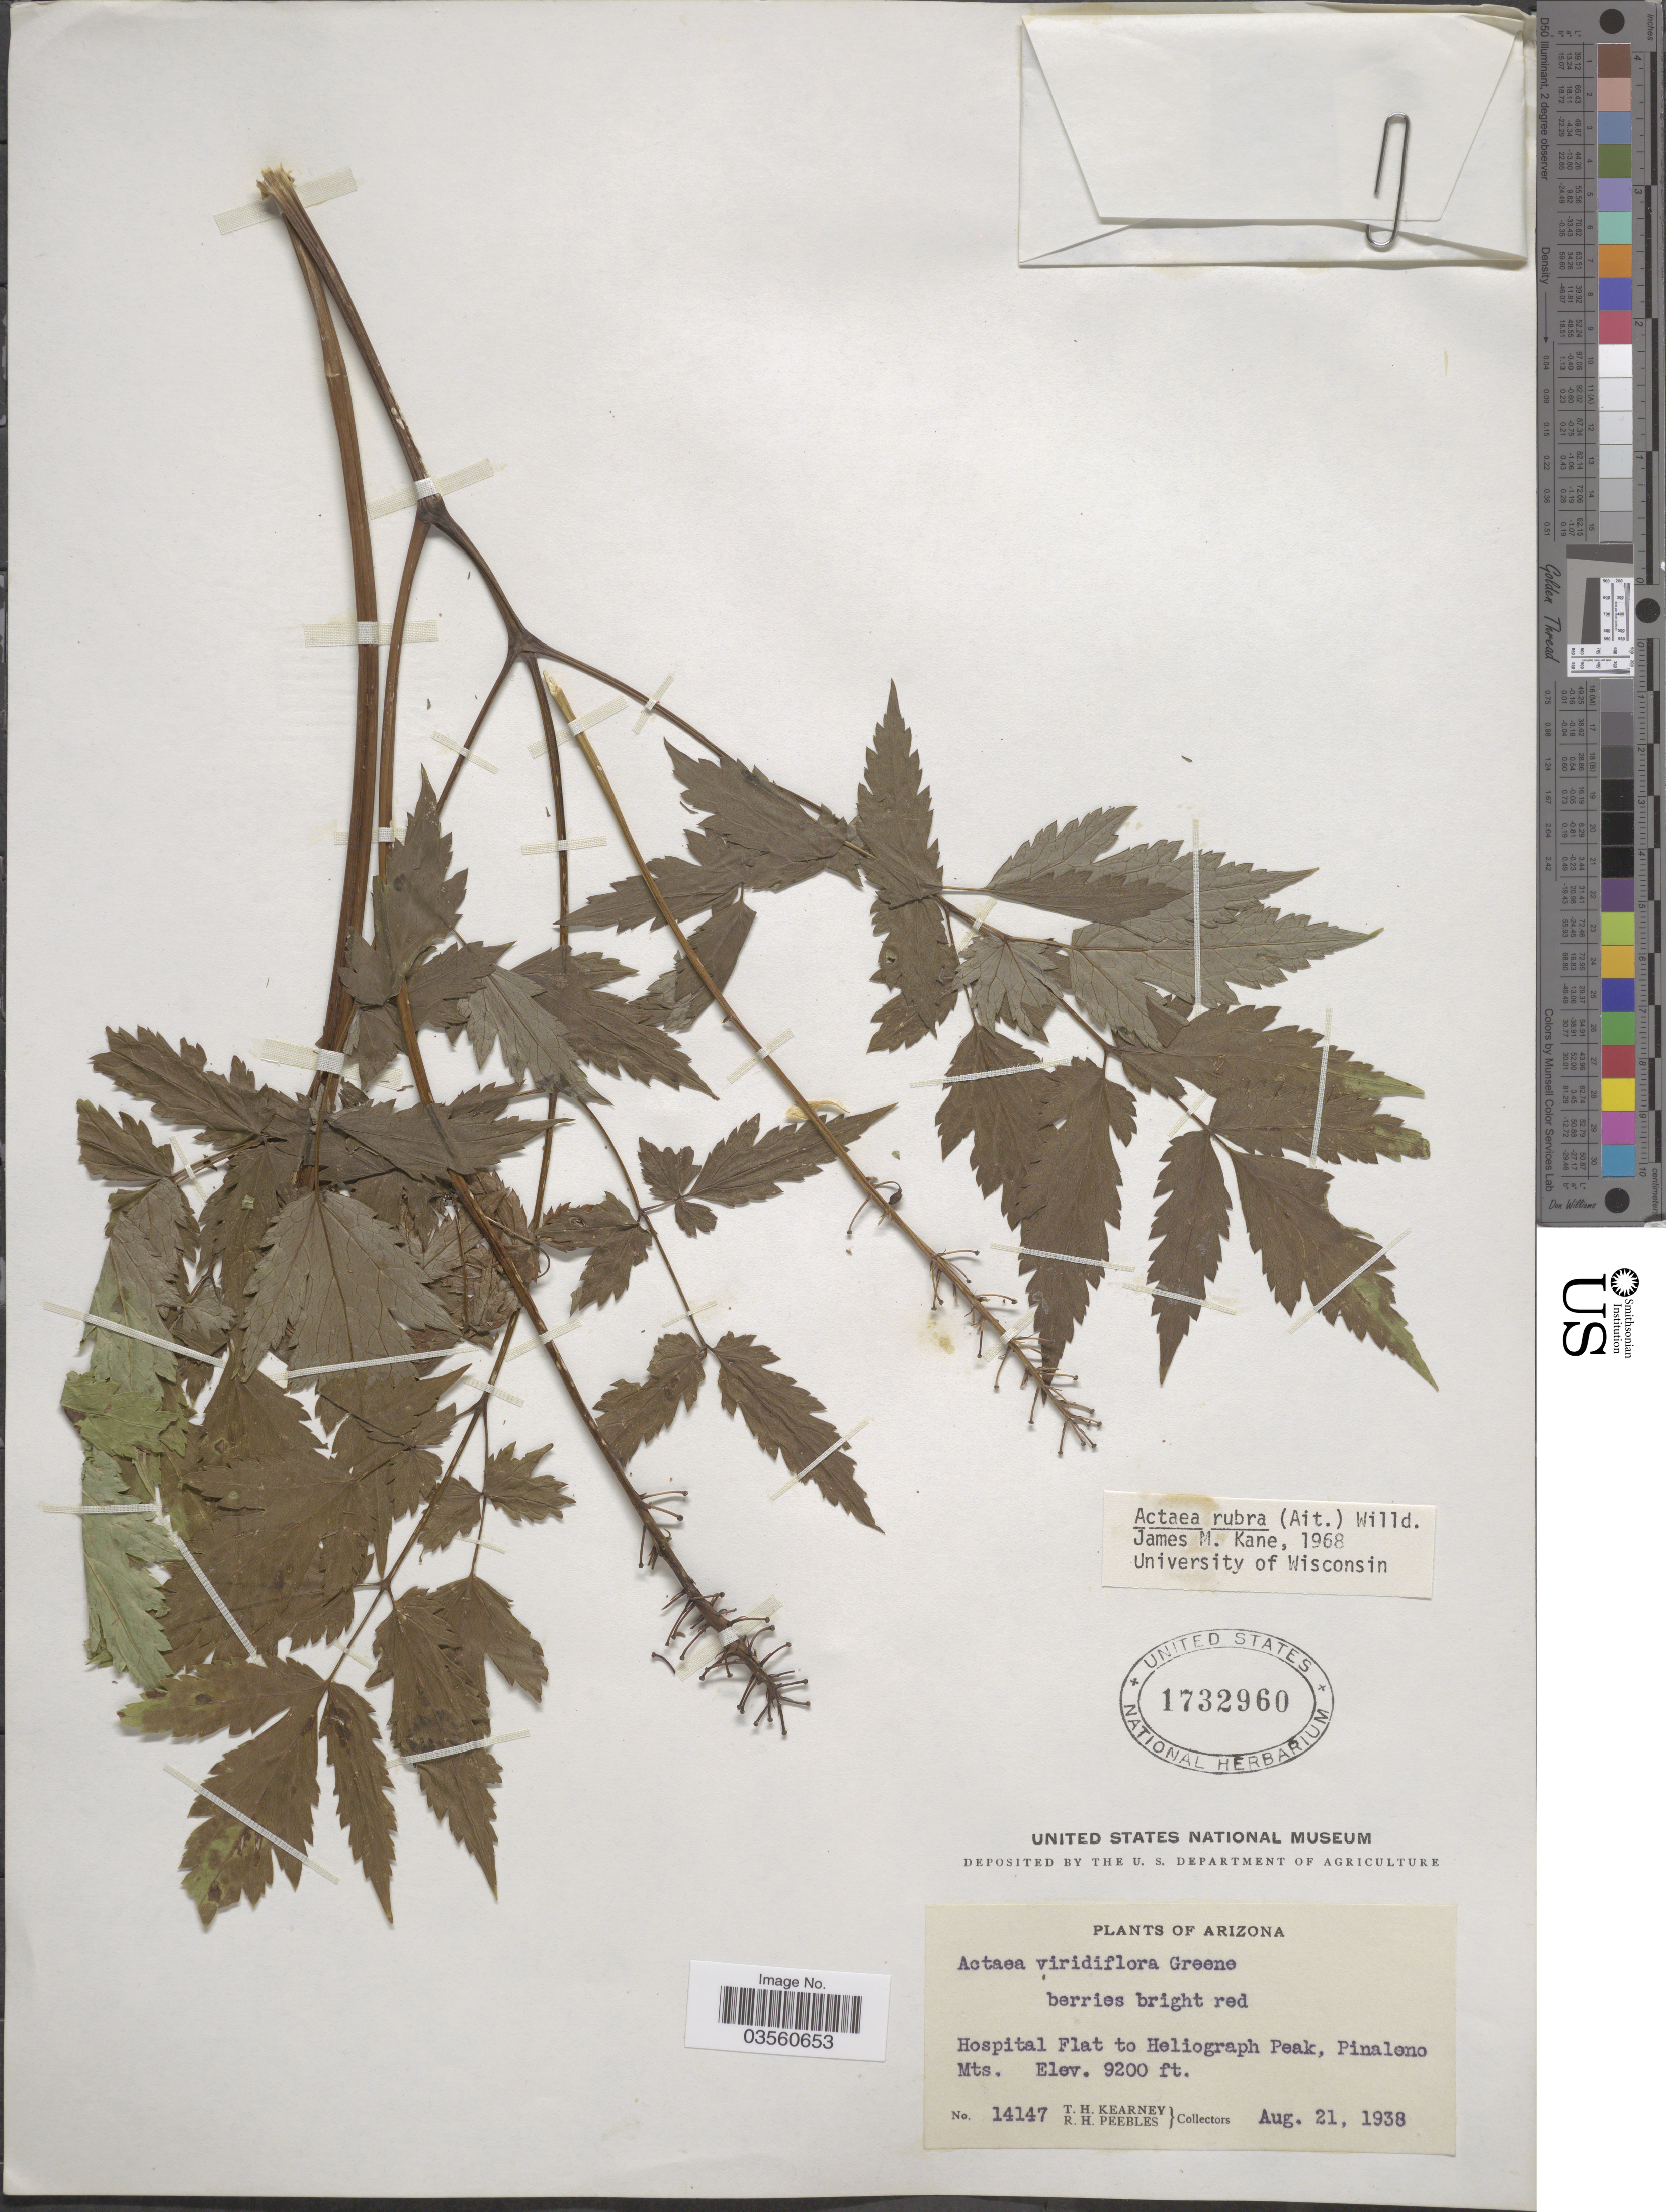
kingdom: Plantae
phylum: Tracheophyta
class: Magnoliopsida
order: Ranunculales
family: Ranunculaceae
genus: Actaea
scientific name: Actaea rubra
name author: (Aiton) Willd.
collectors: T. H. Kearney & R. H. Peebles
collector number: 14147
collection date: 1938-08-21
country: United States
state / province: Arizona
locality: Hospital Flat to Heliograph Peak, Pinaleno Mts.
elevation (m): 2804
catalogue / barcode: US 1732960